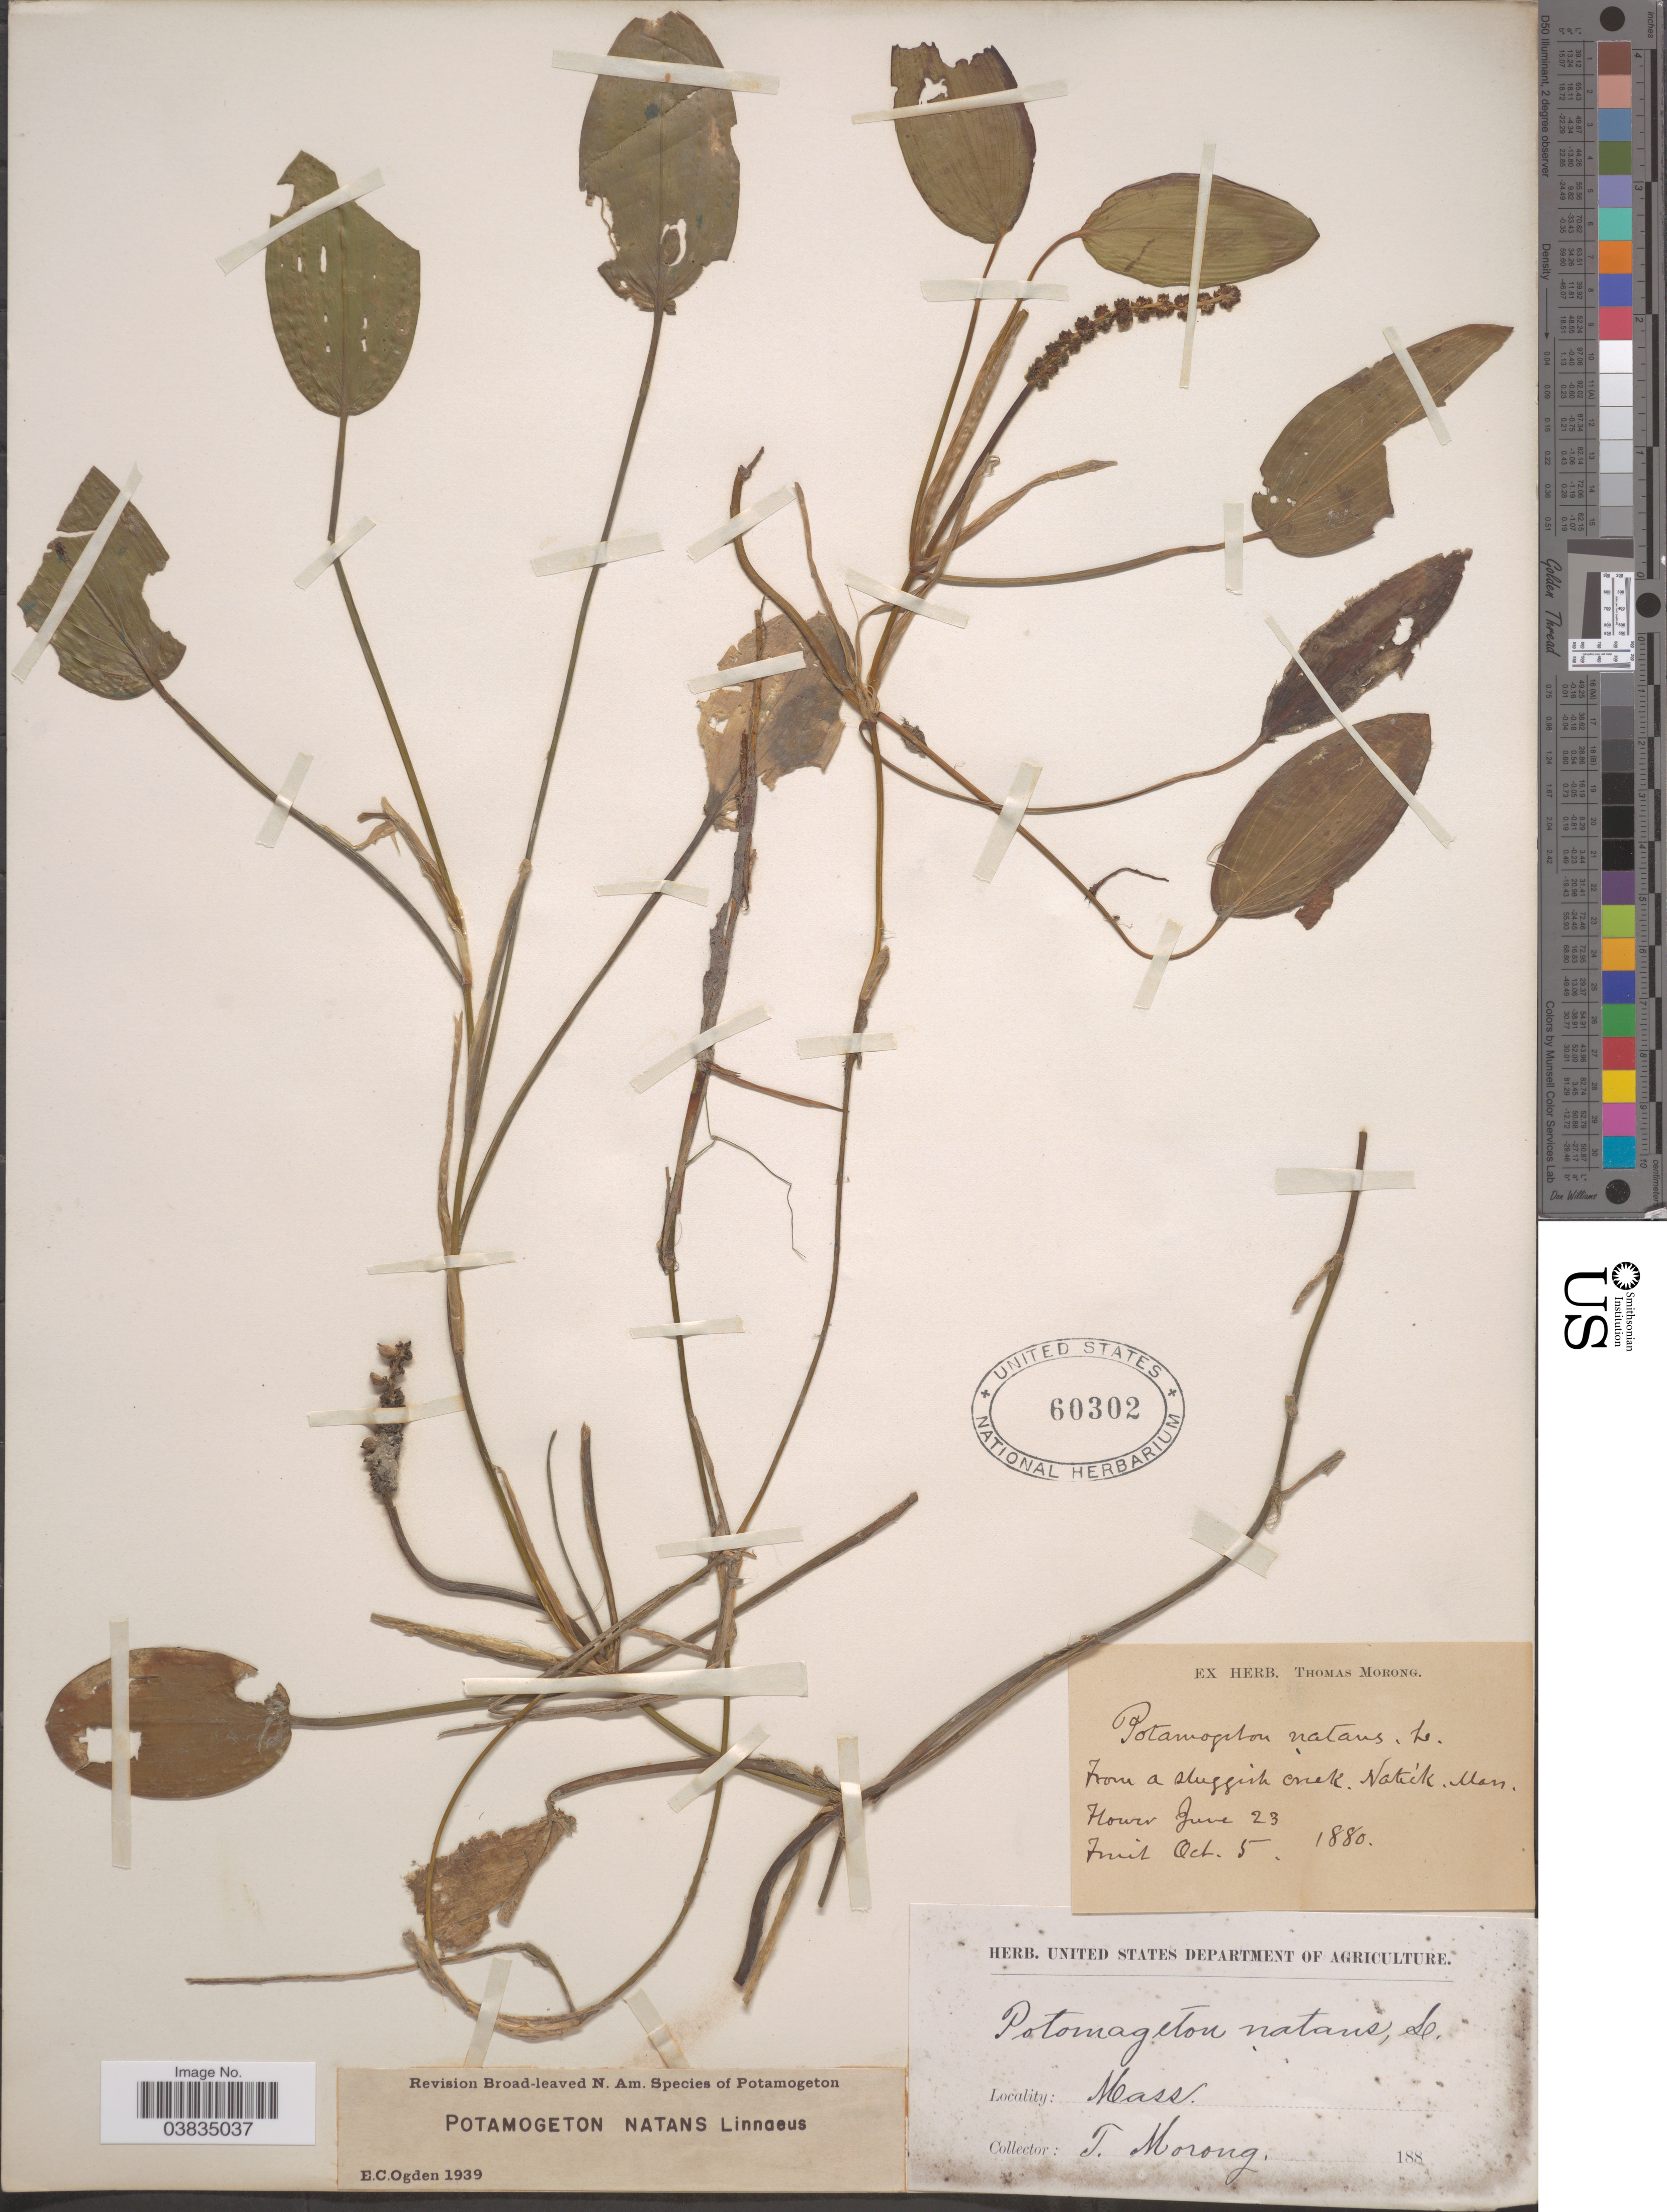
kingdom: Plantae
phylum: Tracheophyta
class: Liliopsida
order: Alismatales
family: Potamogetonaceae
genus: Potamogeton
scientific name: Potamogeton natans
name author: L.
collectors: ex herb. T. Morong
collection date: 1880-06-23/1880-10-05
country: United States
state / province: Massachusetts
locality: From a stuggish creek, Natick.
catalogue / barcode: US 60302